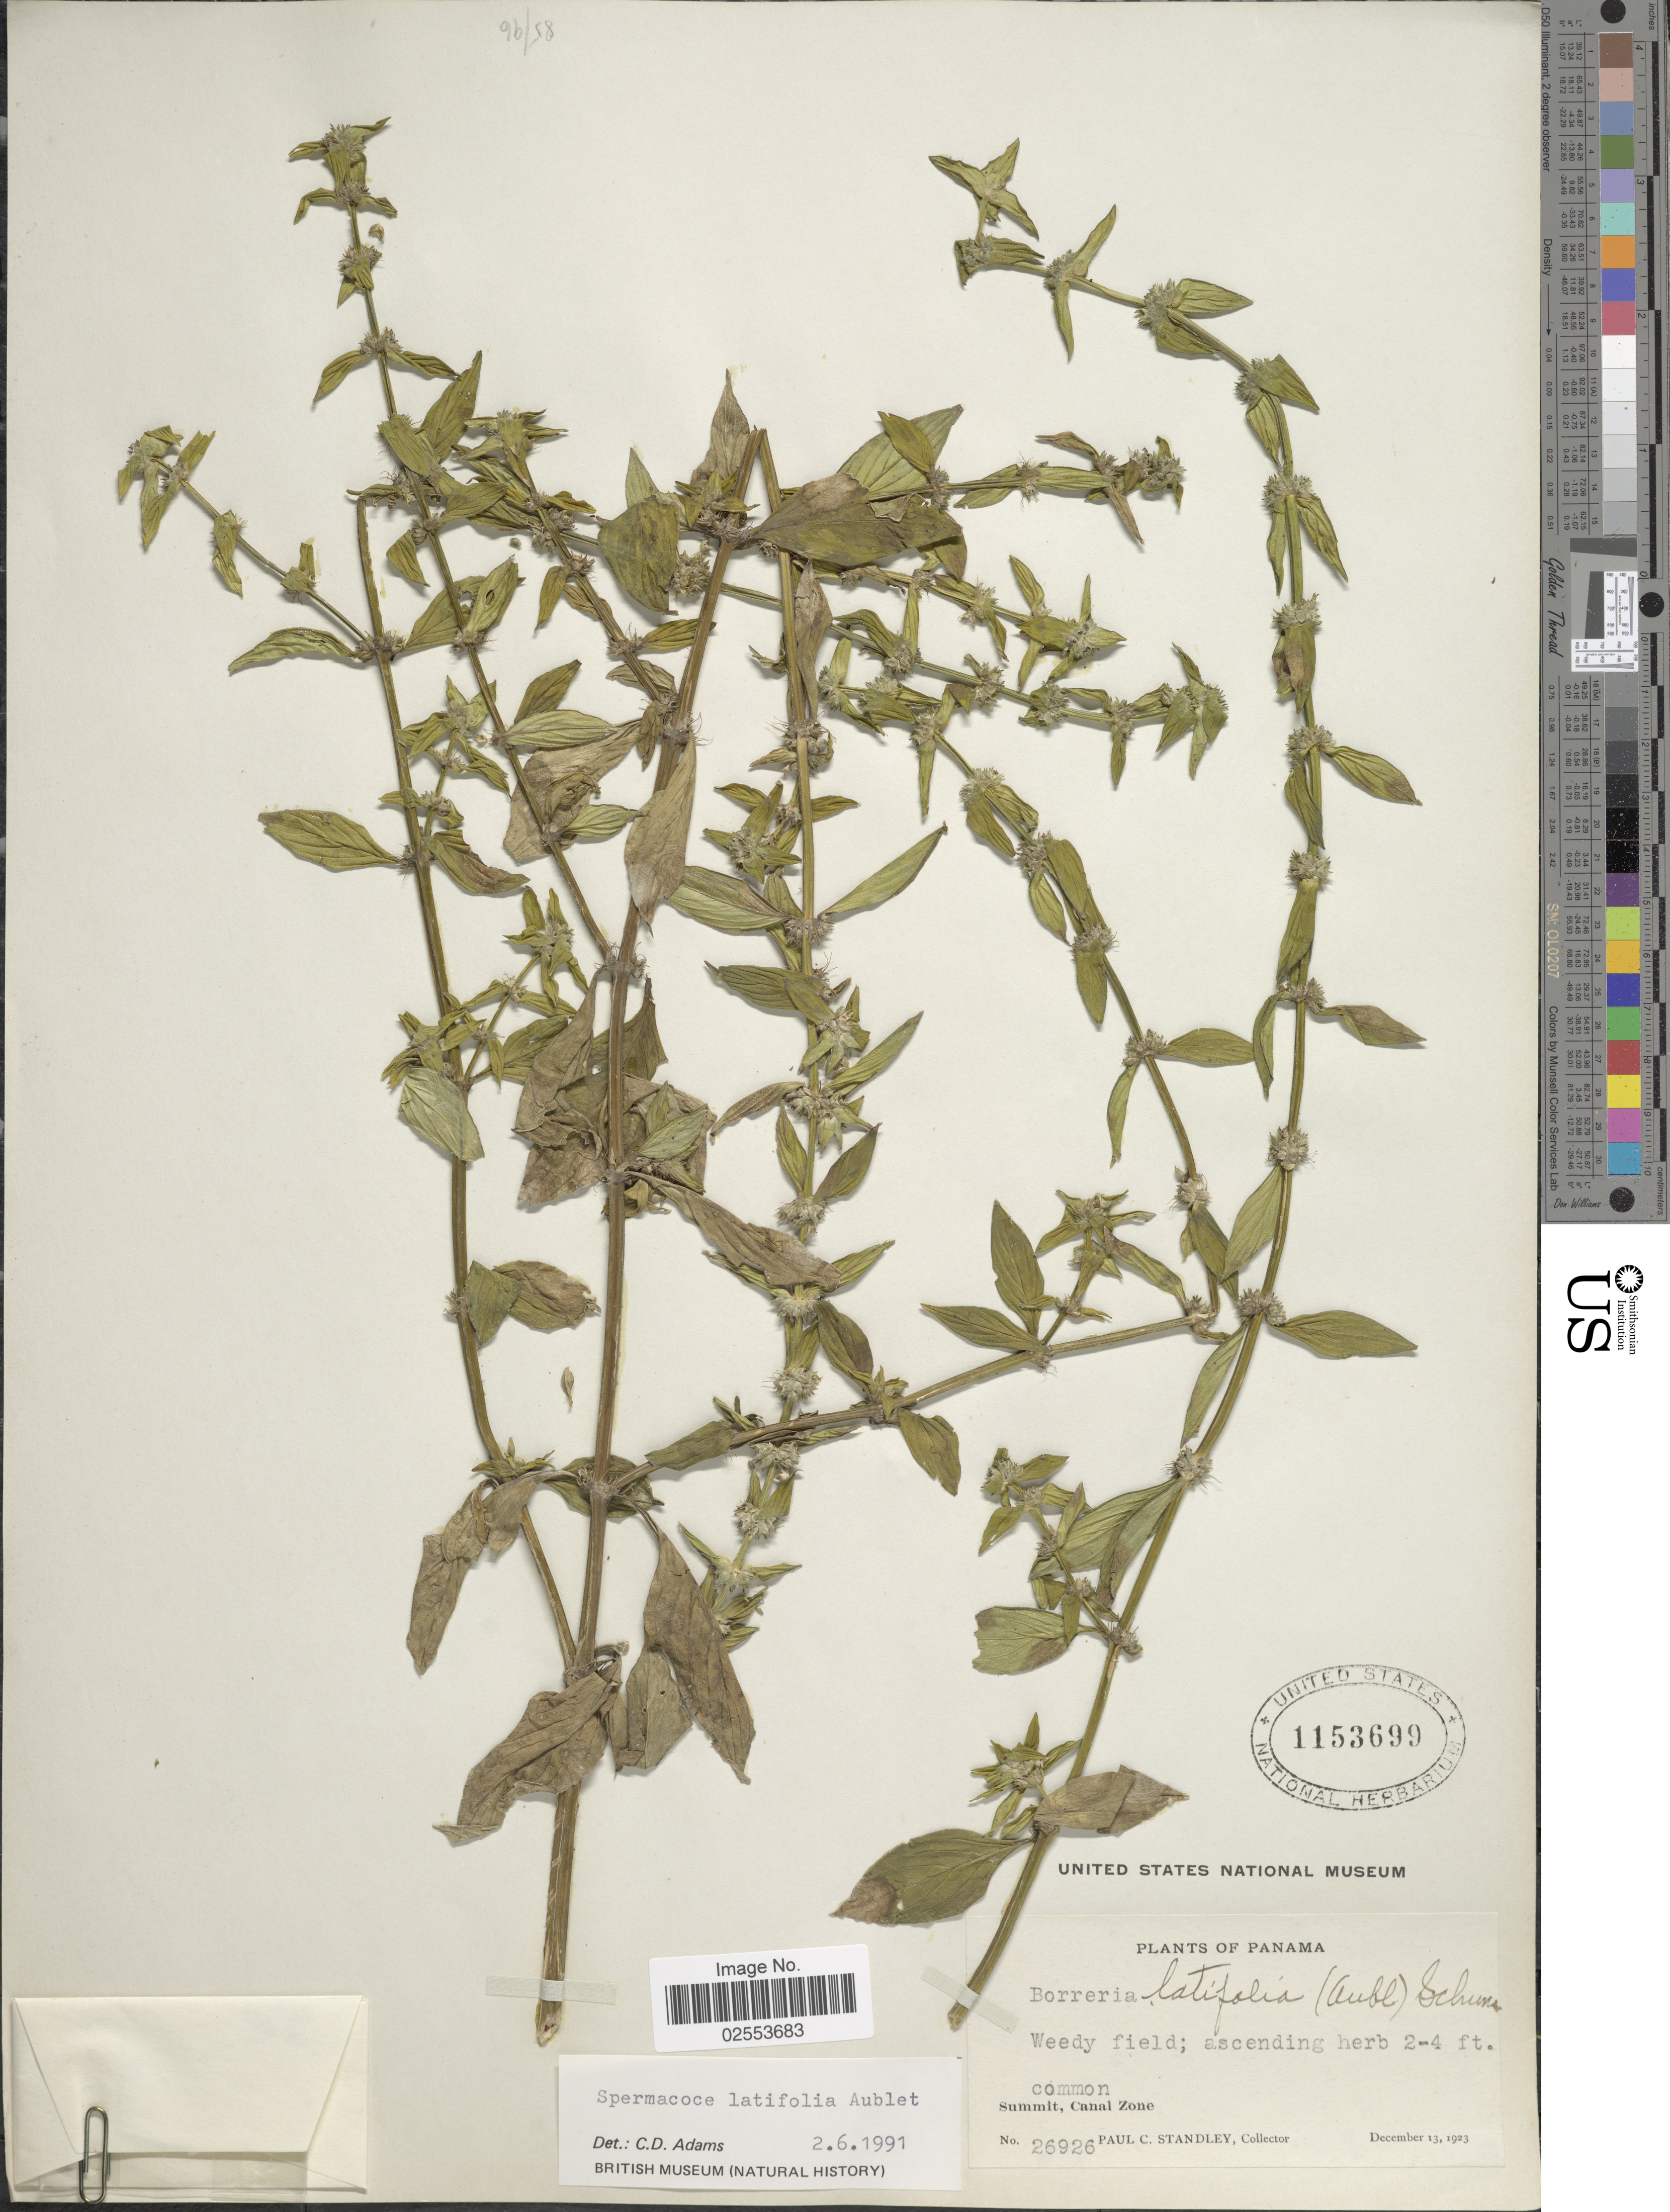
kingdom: Plantae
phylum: Tracheophyta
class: Magnoliopsida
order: Gentianales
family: Rubiaceae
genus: Spermacoce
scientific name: Spermacoce latifolia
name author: Aubl.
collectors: P. C. Standley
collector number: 26926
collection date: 1923-12-13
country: Panama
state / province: Colón / Panamá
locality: Summit, Canal Zone.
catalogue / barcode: US 1153699